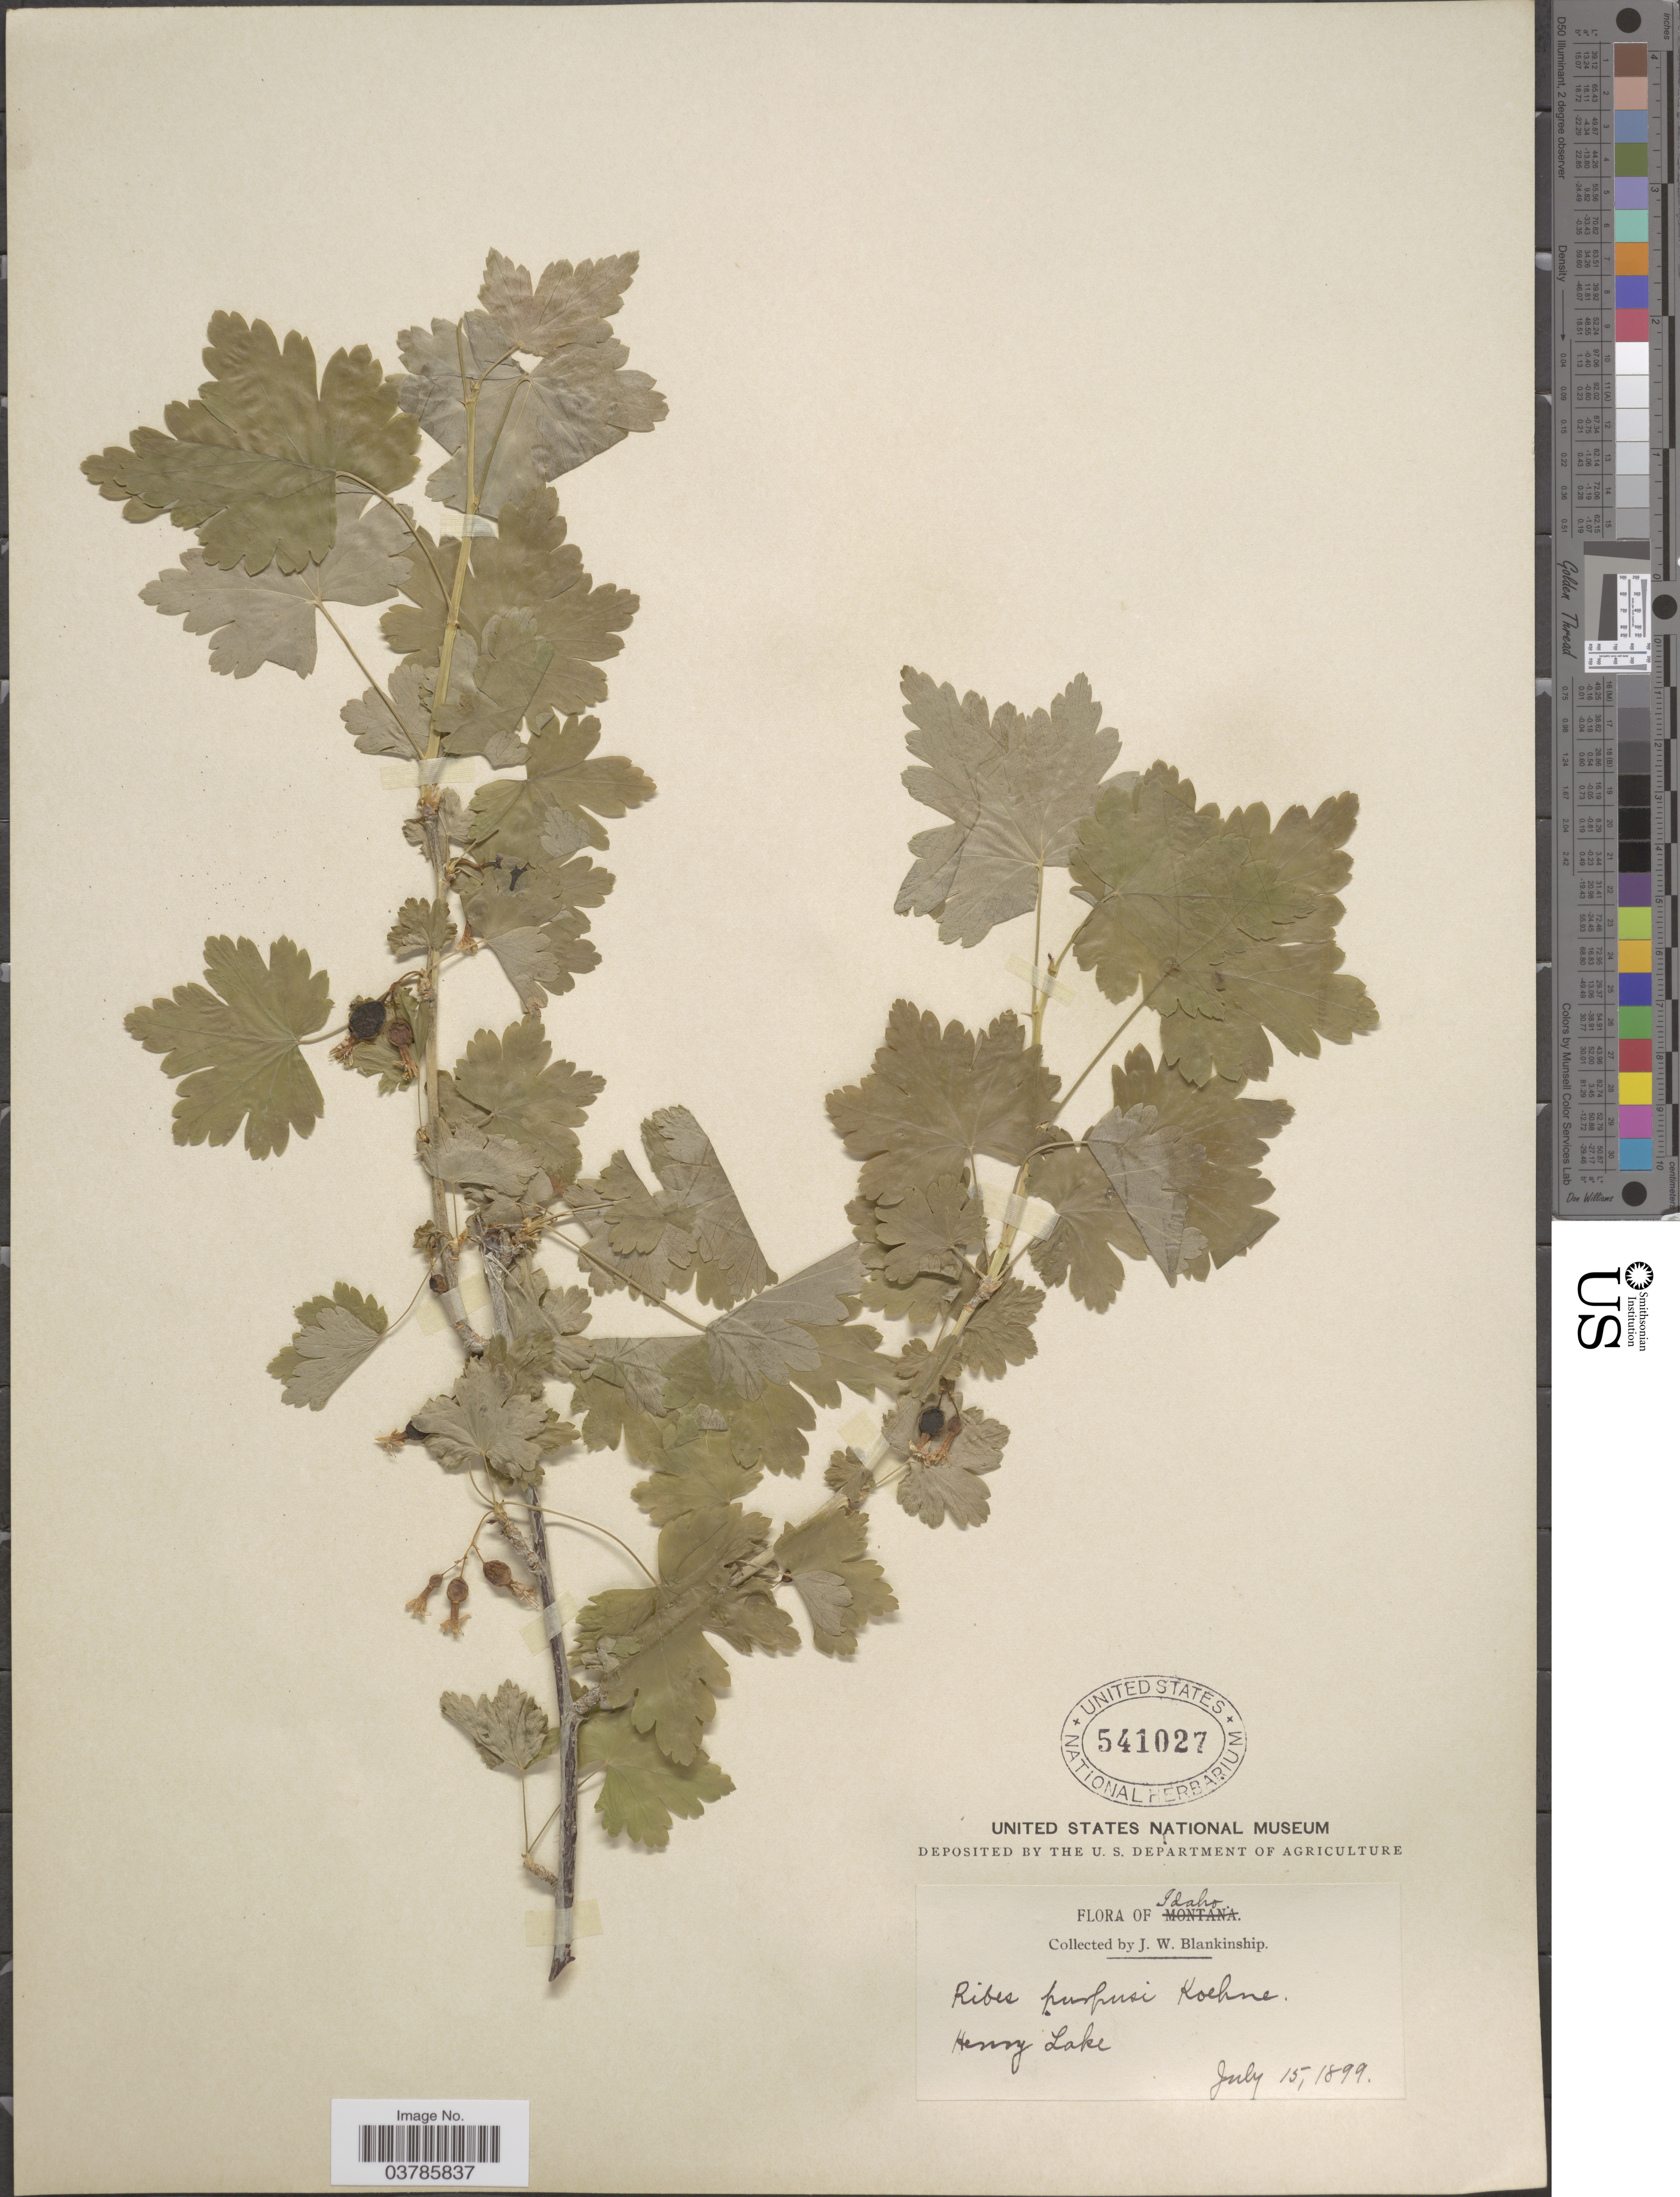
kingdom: Plantae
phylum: Tracheophyta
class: Magnoliopsida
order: Saxifragales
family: Grossulariaceae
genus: Ribes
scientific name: Ribes inerme var. inerme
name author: Rydb.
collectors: J. W. Blankinship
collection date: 1899-07-15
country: United States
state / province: Idaho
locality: Henry Lake.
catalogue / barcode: US 541027